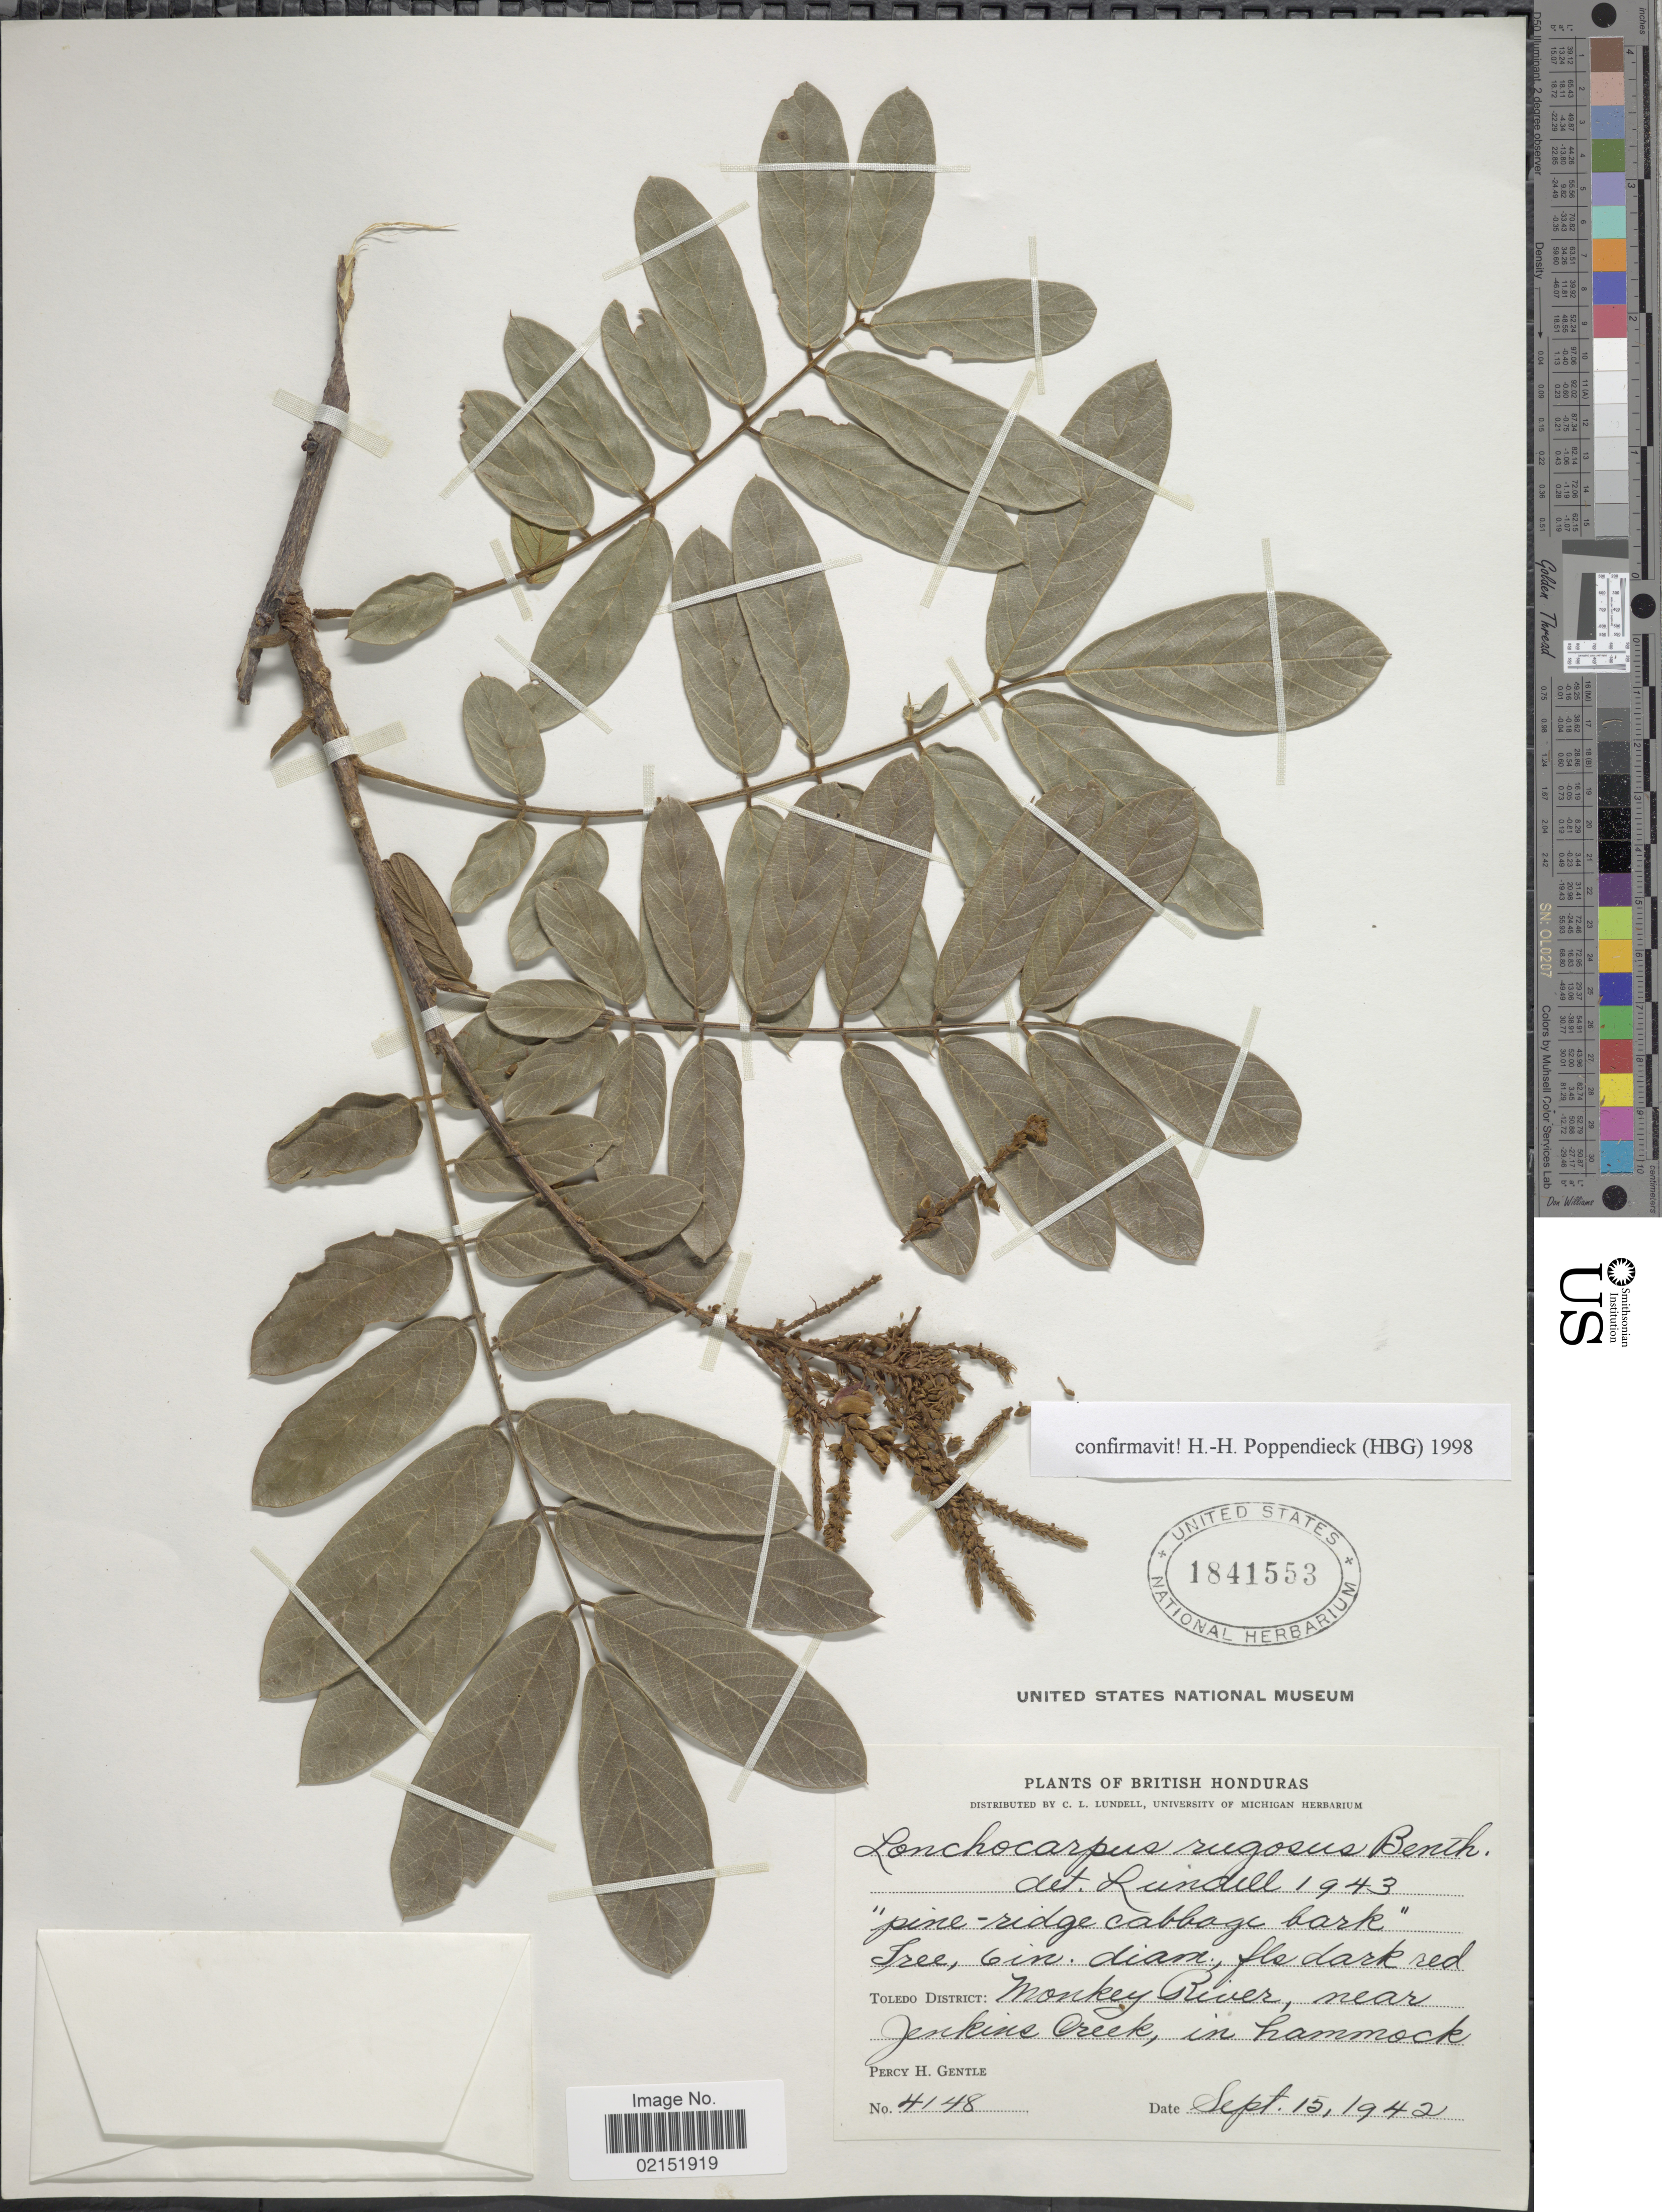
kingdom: Plantae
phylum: Tracheophyta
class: Magnoliopsida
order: Fabales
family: Fabaceae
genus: Lonchocarpus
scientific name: Lonchocarpus rugosus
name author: Benth.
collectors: P. H. Gentle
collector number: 4148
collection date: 1942-09-15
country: Belize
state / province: Toledo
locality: British Honduras, Toledo District: Monkey River, near Jenkins Creek, in hammock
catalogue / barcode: US 1841553